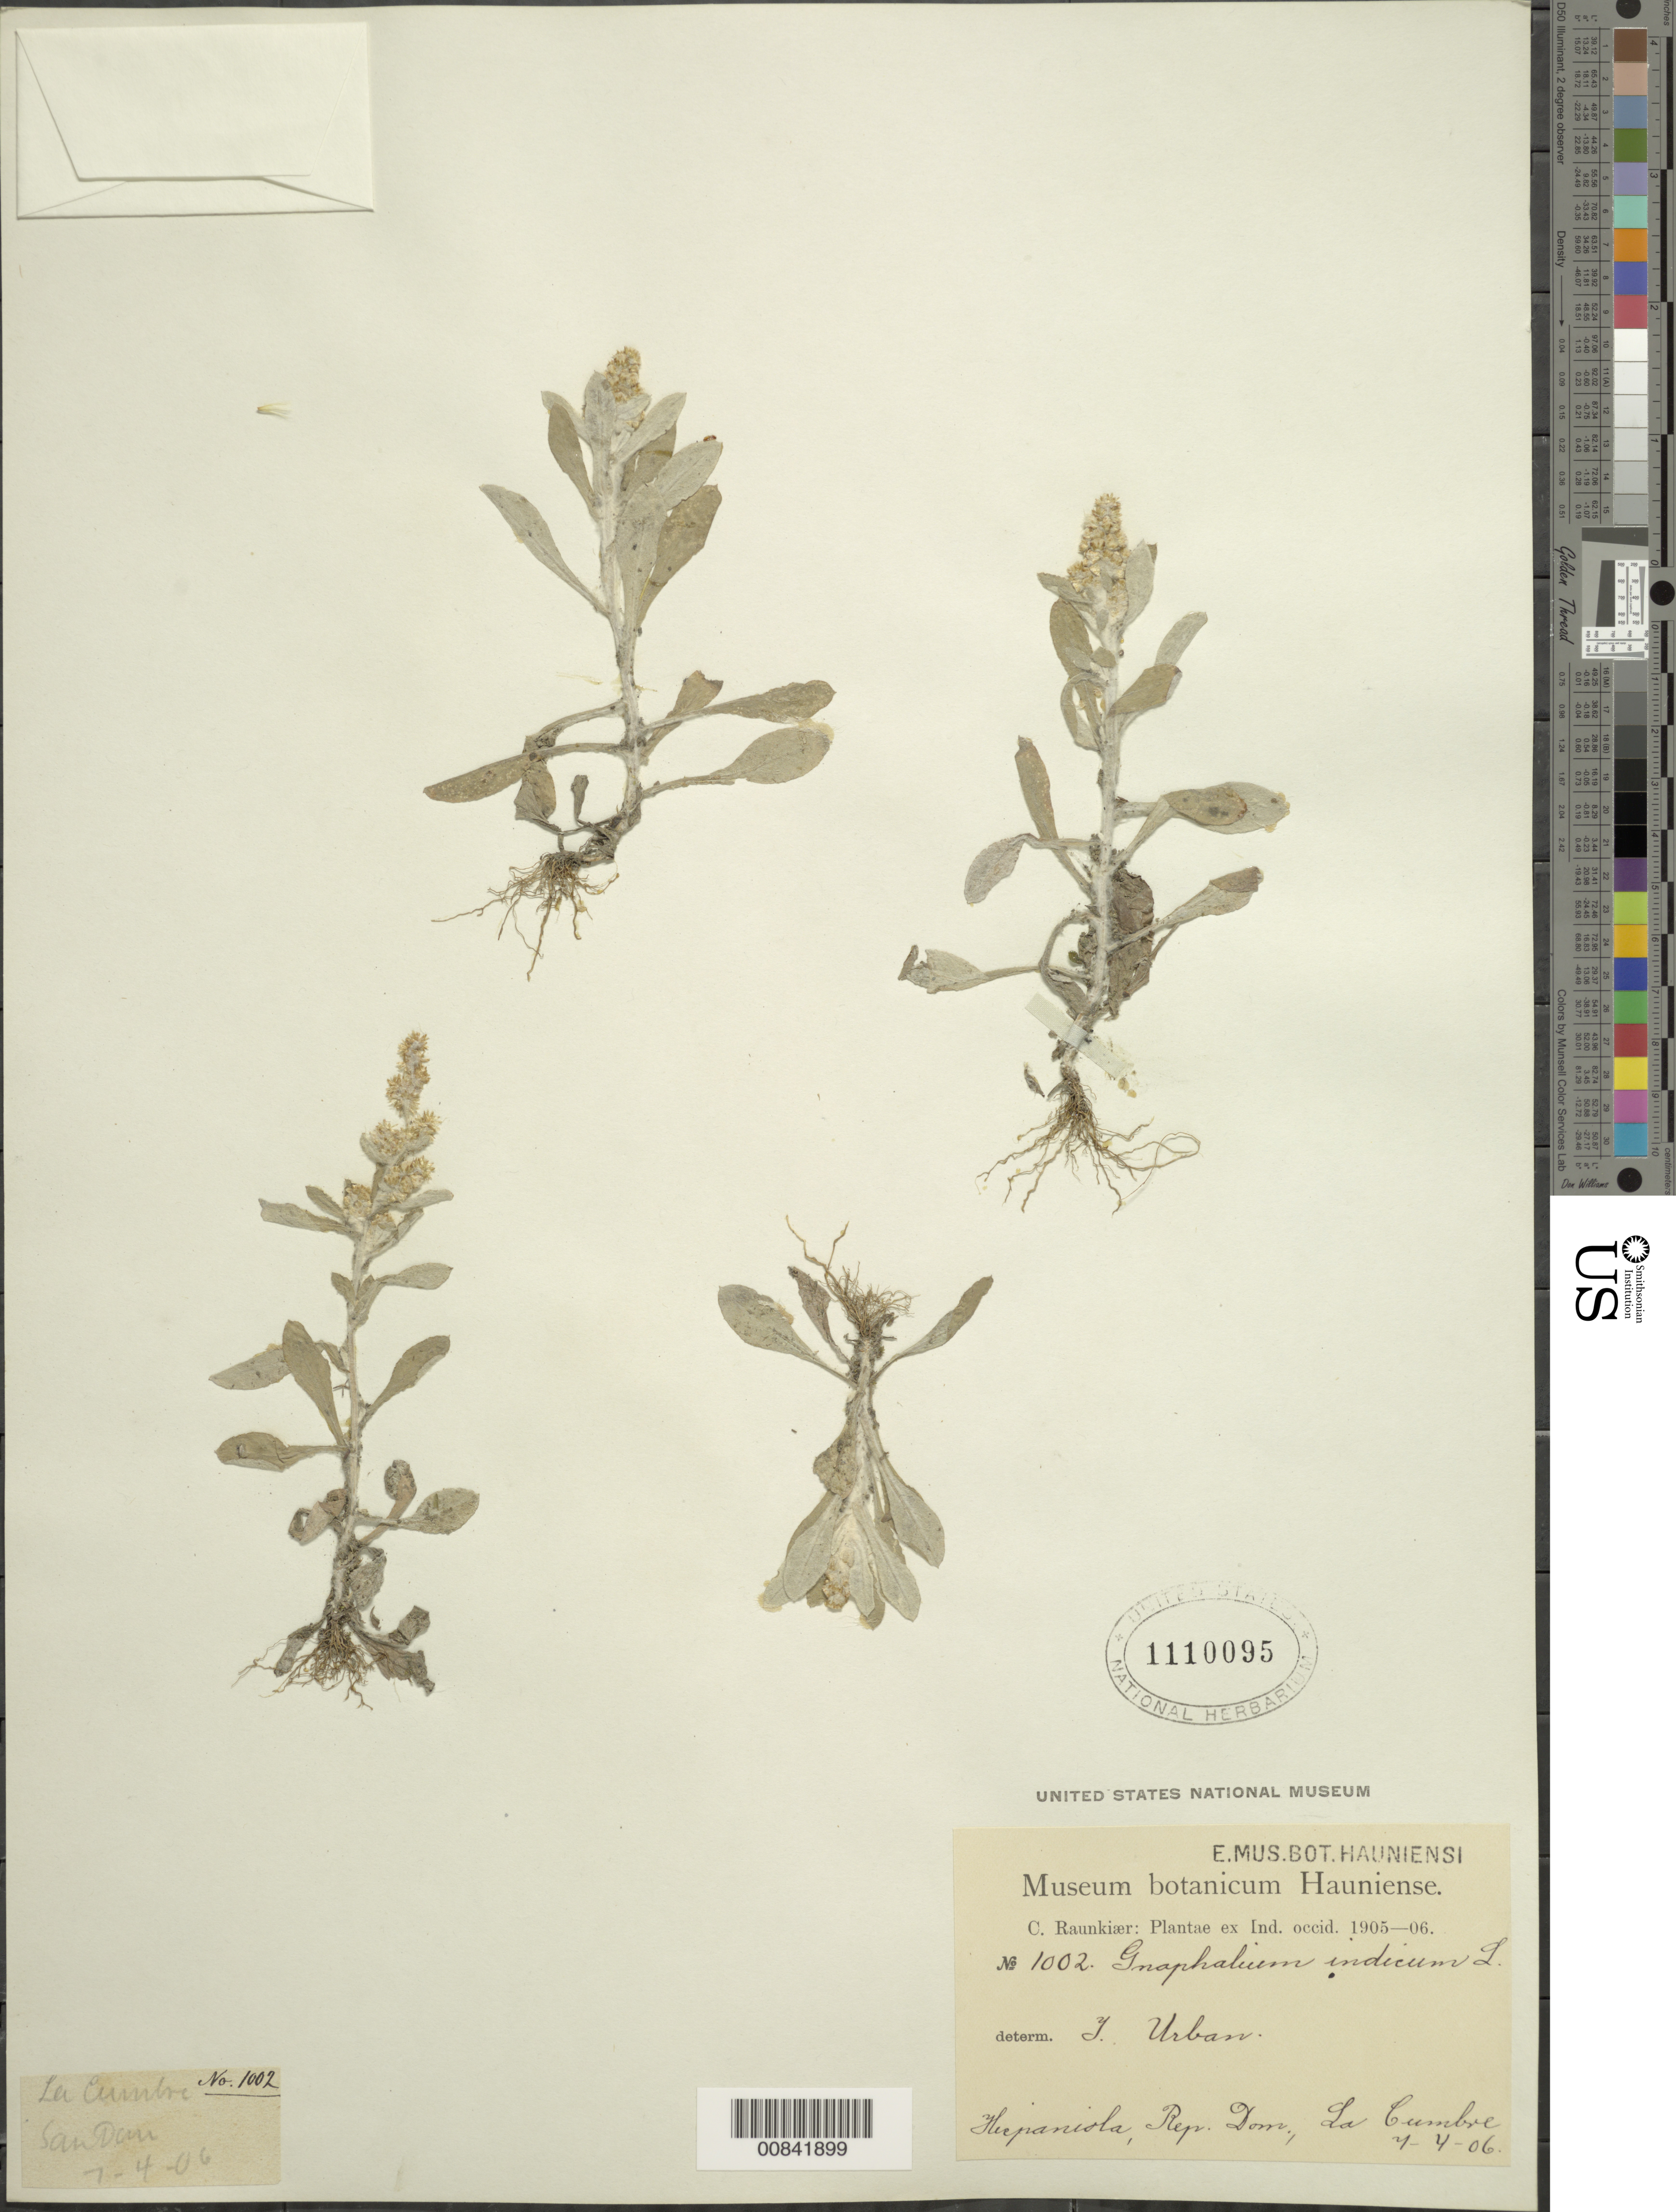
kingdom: Plantae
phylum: Tracheophyta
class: Magnoliopsida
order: Asterales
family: Asteraceae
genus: Helichrysum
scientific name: Helichrysum indicum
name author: (L.) Grierson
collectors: C. C. Raunkiaer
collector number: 1002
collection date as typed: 07 Apr 1906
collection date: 1906-04-07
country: Dominican Republic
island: Hispaniola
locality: La Cumbre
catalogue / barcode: US 1110095